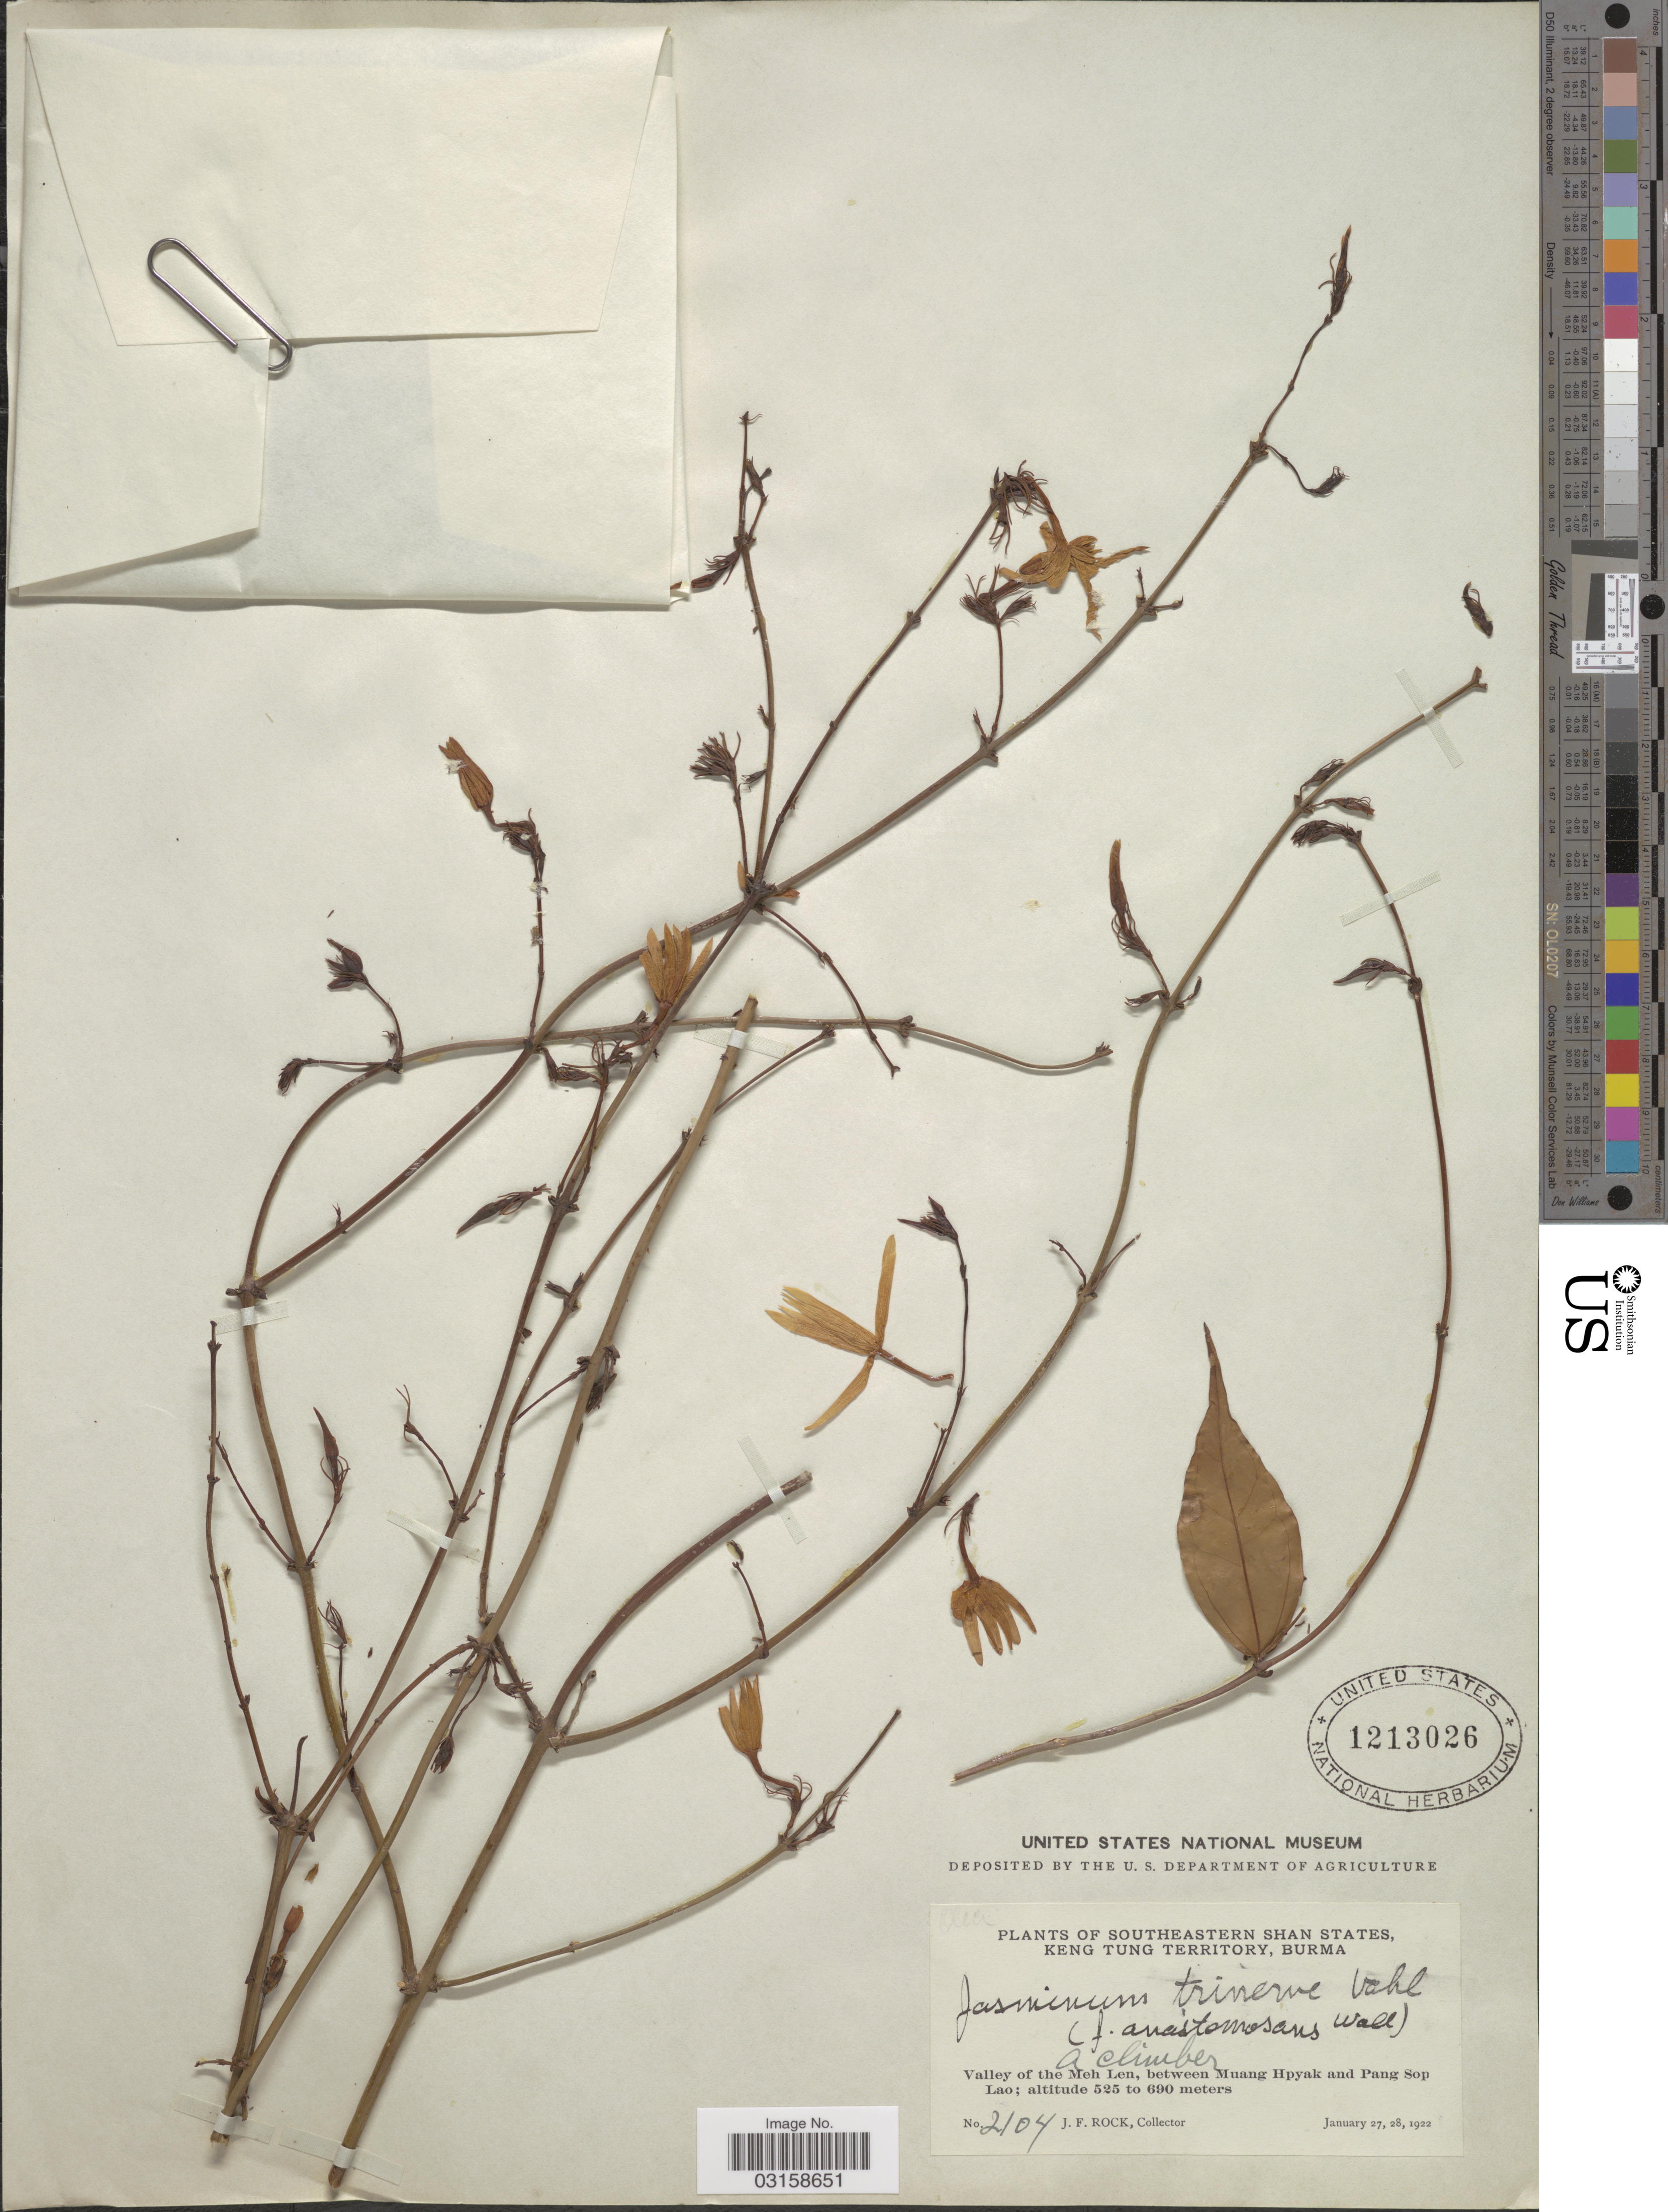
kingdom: Plantae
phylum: Tracheophyta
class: Magnoliopsida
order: Lamiales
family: Oleaceae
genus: Jasminum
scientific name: Jasminum trinerve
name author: Vahl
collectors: J. Rock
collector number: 2104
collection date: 1922-01-27/1922-01-28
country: Myanmar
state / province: Shan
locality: Southeastern Shan States, Keng Tung Territoriy, Burma. Valley of the Meh Len, between Muang Hpyak and Pang Sop Lao.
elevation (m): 525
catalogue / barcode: US 1213026